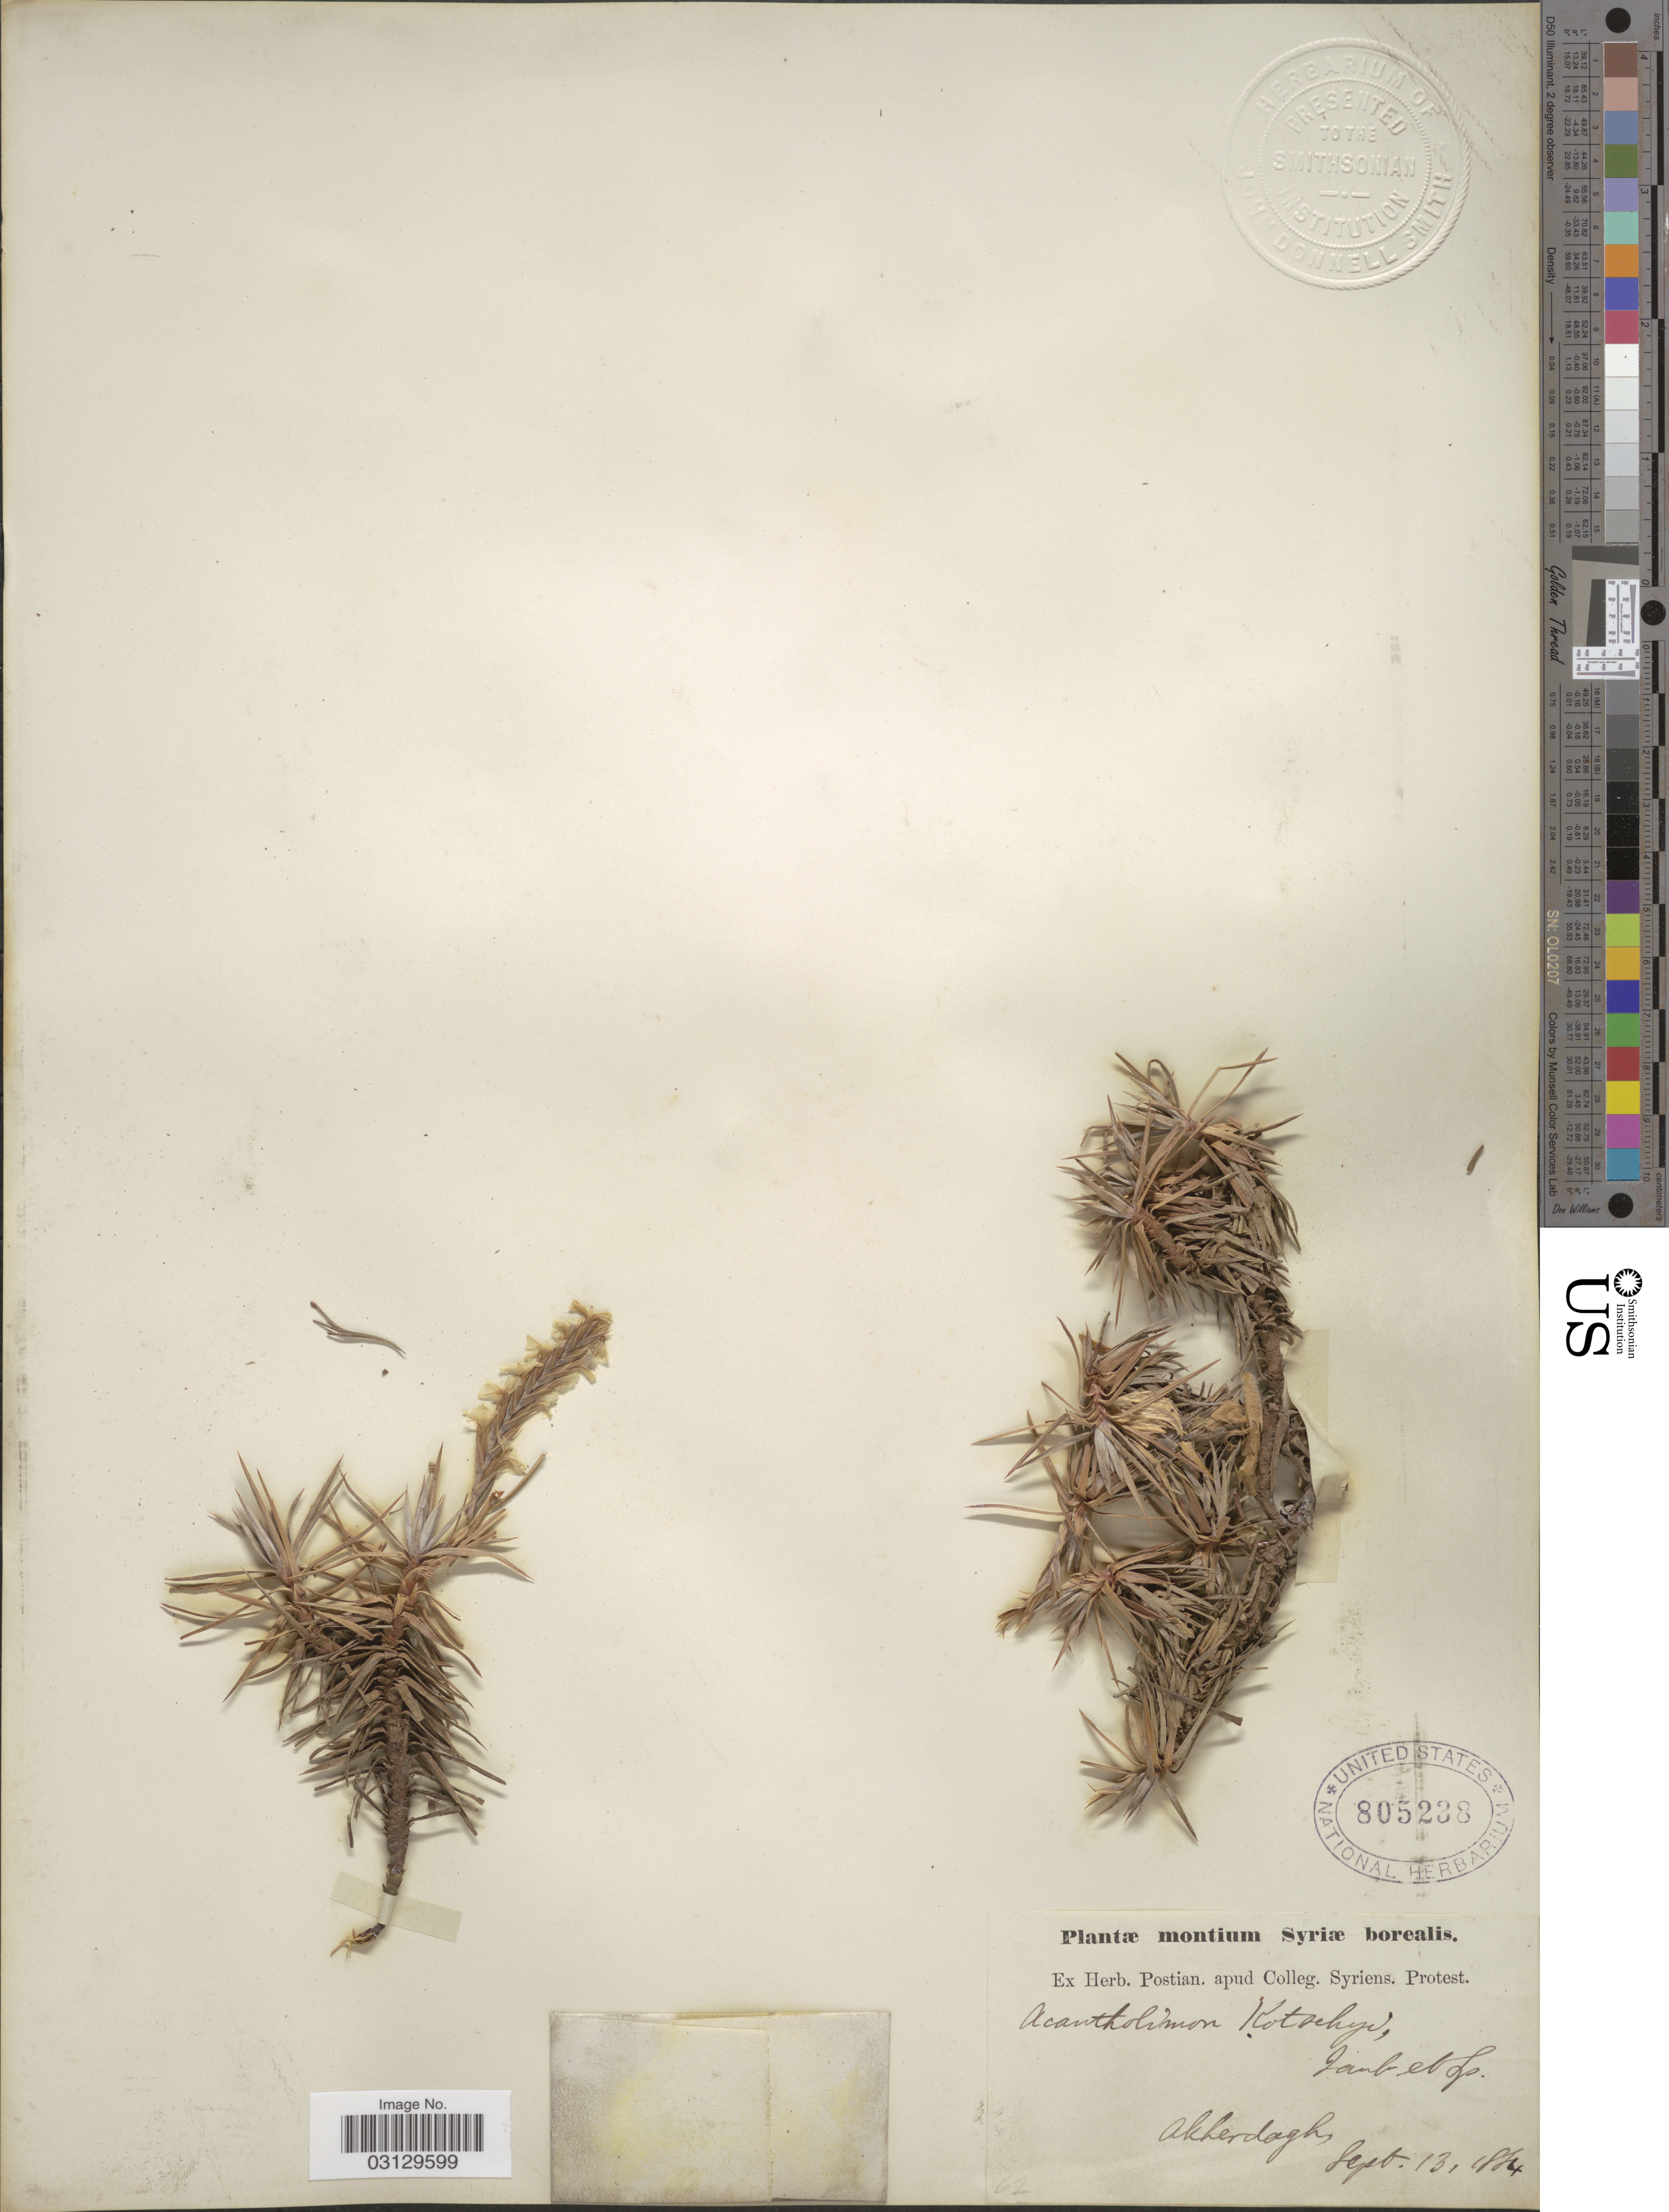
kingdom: Plantae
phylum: Tracheophyta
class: Magnoliopsida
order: Caryophyllales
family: Plumbaginaceae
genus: Acantholimon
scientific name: Acantholimon kotschyi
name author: (Jaub. & Spach) Boiss.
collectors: ex herb. Postian. apud Colleg. Syriens. Protest. USE "Fannie P. A. Shepard" (10308853) AS PRIMARY COLLECTOR INSTEAD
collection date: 1884-09-13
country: Syria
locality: Montium Syriæ borealis. Akherdagh.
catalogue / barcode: US 805238